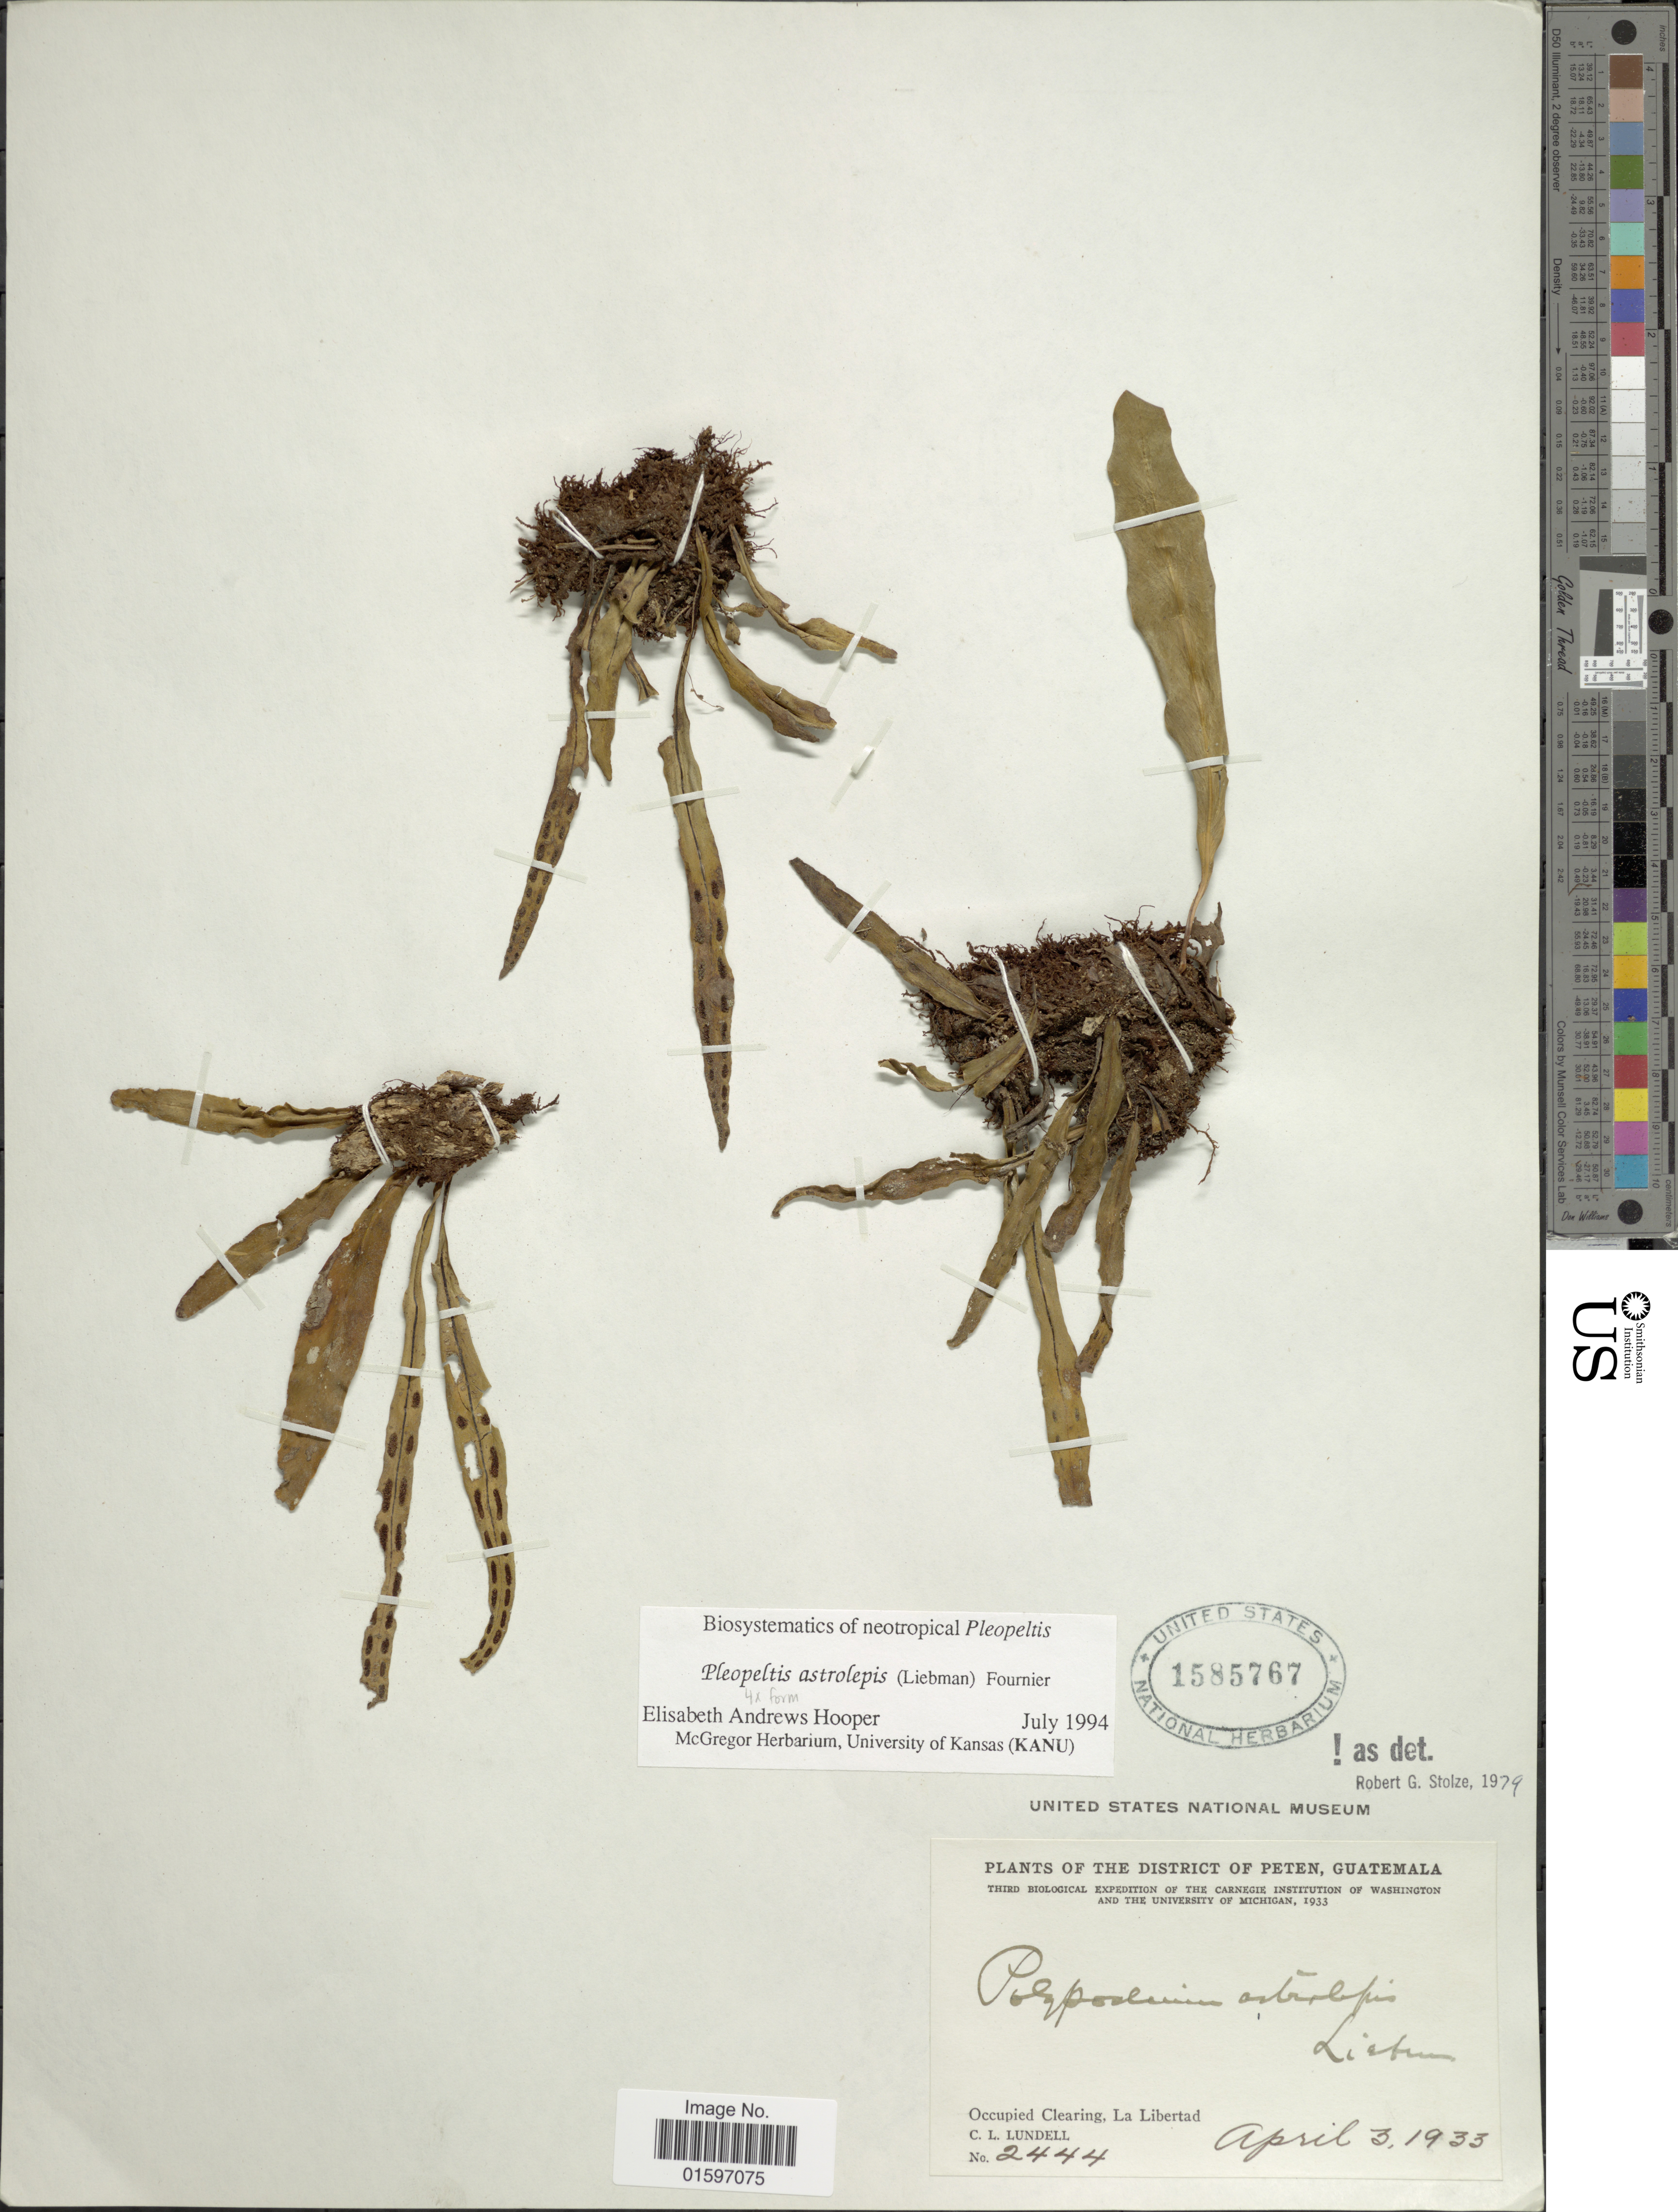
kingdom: Plantae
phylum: Tracheophyta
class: Polypodiopsida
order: Polypodiales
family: Polypodiaceae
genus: Pleopeltis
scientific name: Pleopeltis astrolepis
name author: (Liebm.) E. Fourn.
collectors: C. L. Lundell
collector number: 2444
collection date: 1933-04-03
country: Guatemala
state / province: El Petén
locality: District of Peten, Guatemala, Occupied Clearing, La Libertad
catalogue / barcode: US 1585767